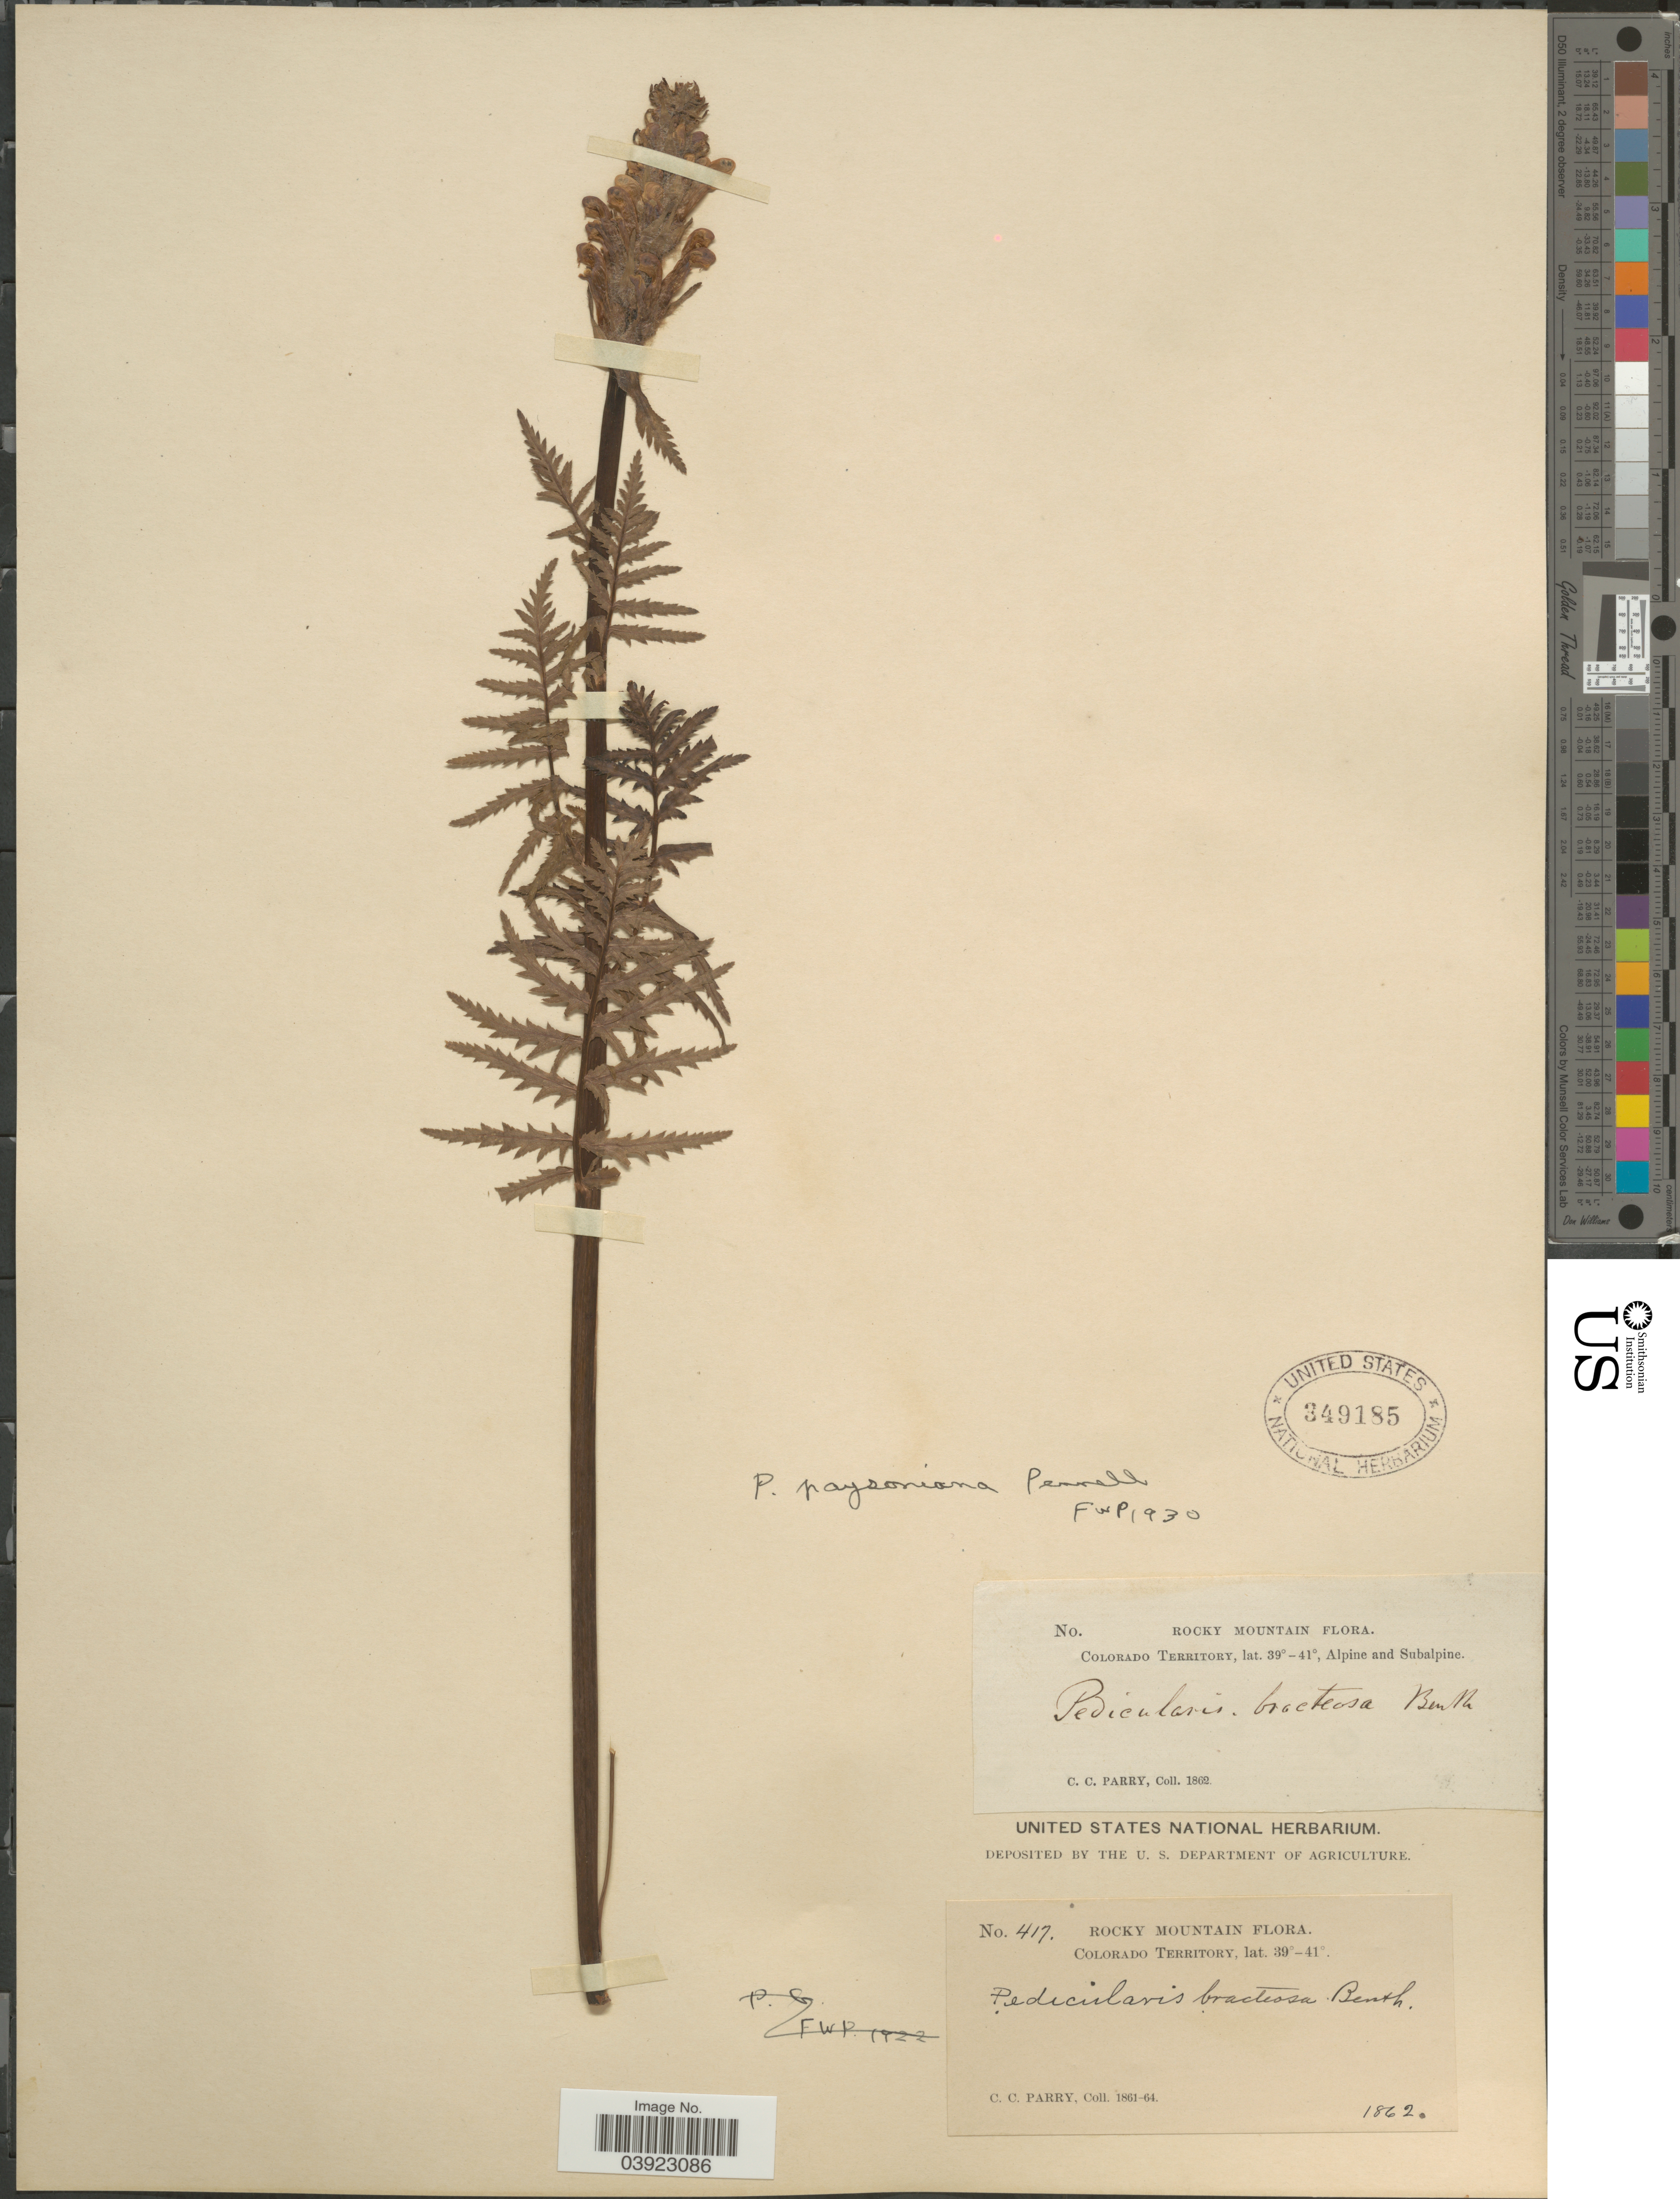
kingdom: Plantae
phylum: Tracheophyta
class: Magnoliopsida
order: Lamiales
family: Orobanchaceae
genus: Pedicularis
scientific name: Pedicularis paysoniana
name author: Pennell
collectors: C. C. Parry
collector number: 417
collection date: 1862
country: United States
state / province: Colorado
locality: Rocky Mountain. Colorado Territory. Alpine and Subalpine.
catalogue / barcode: US 349185